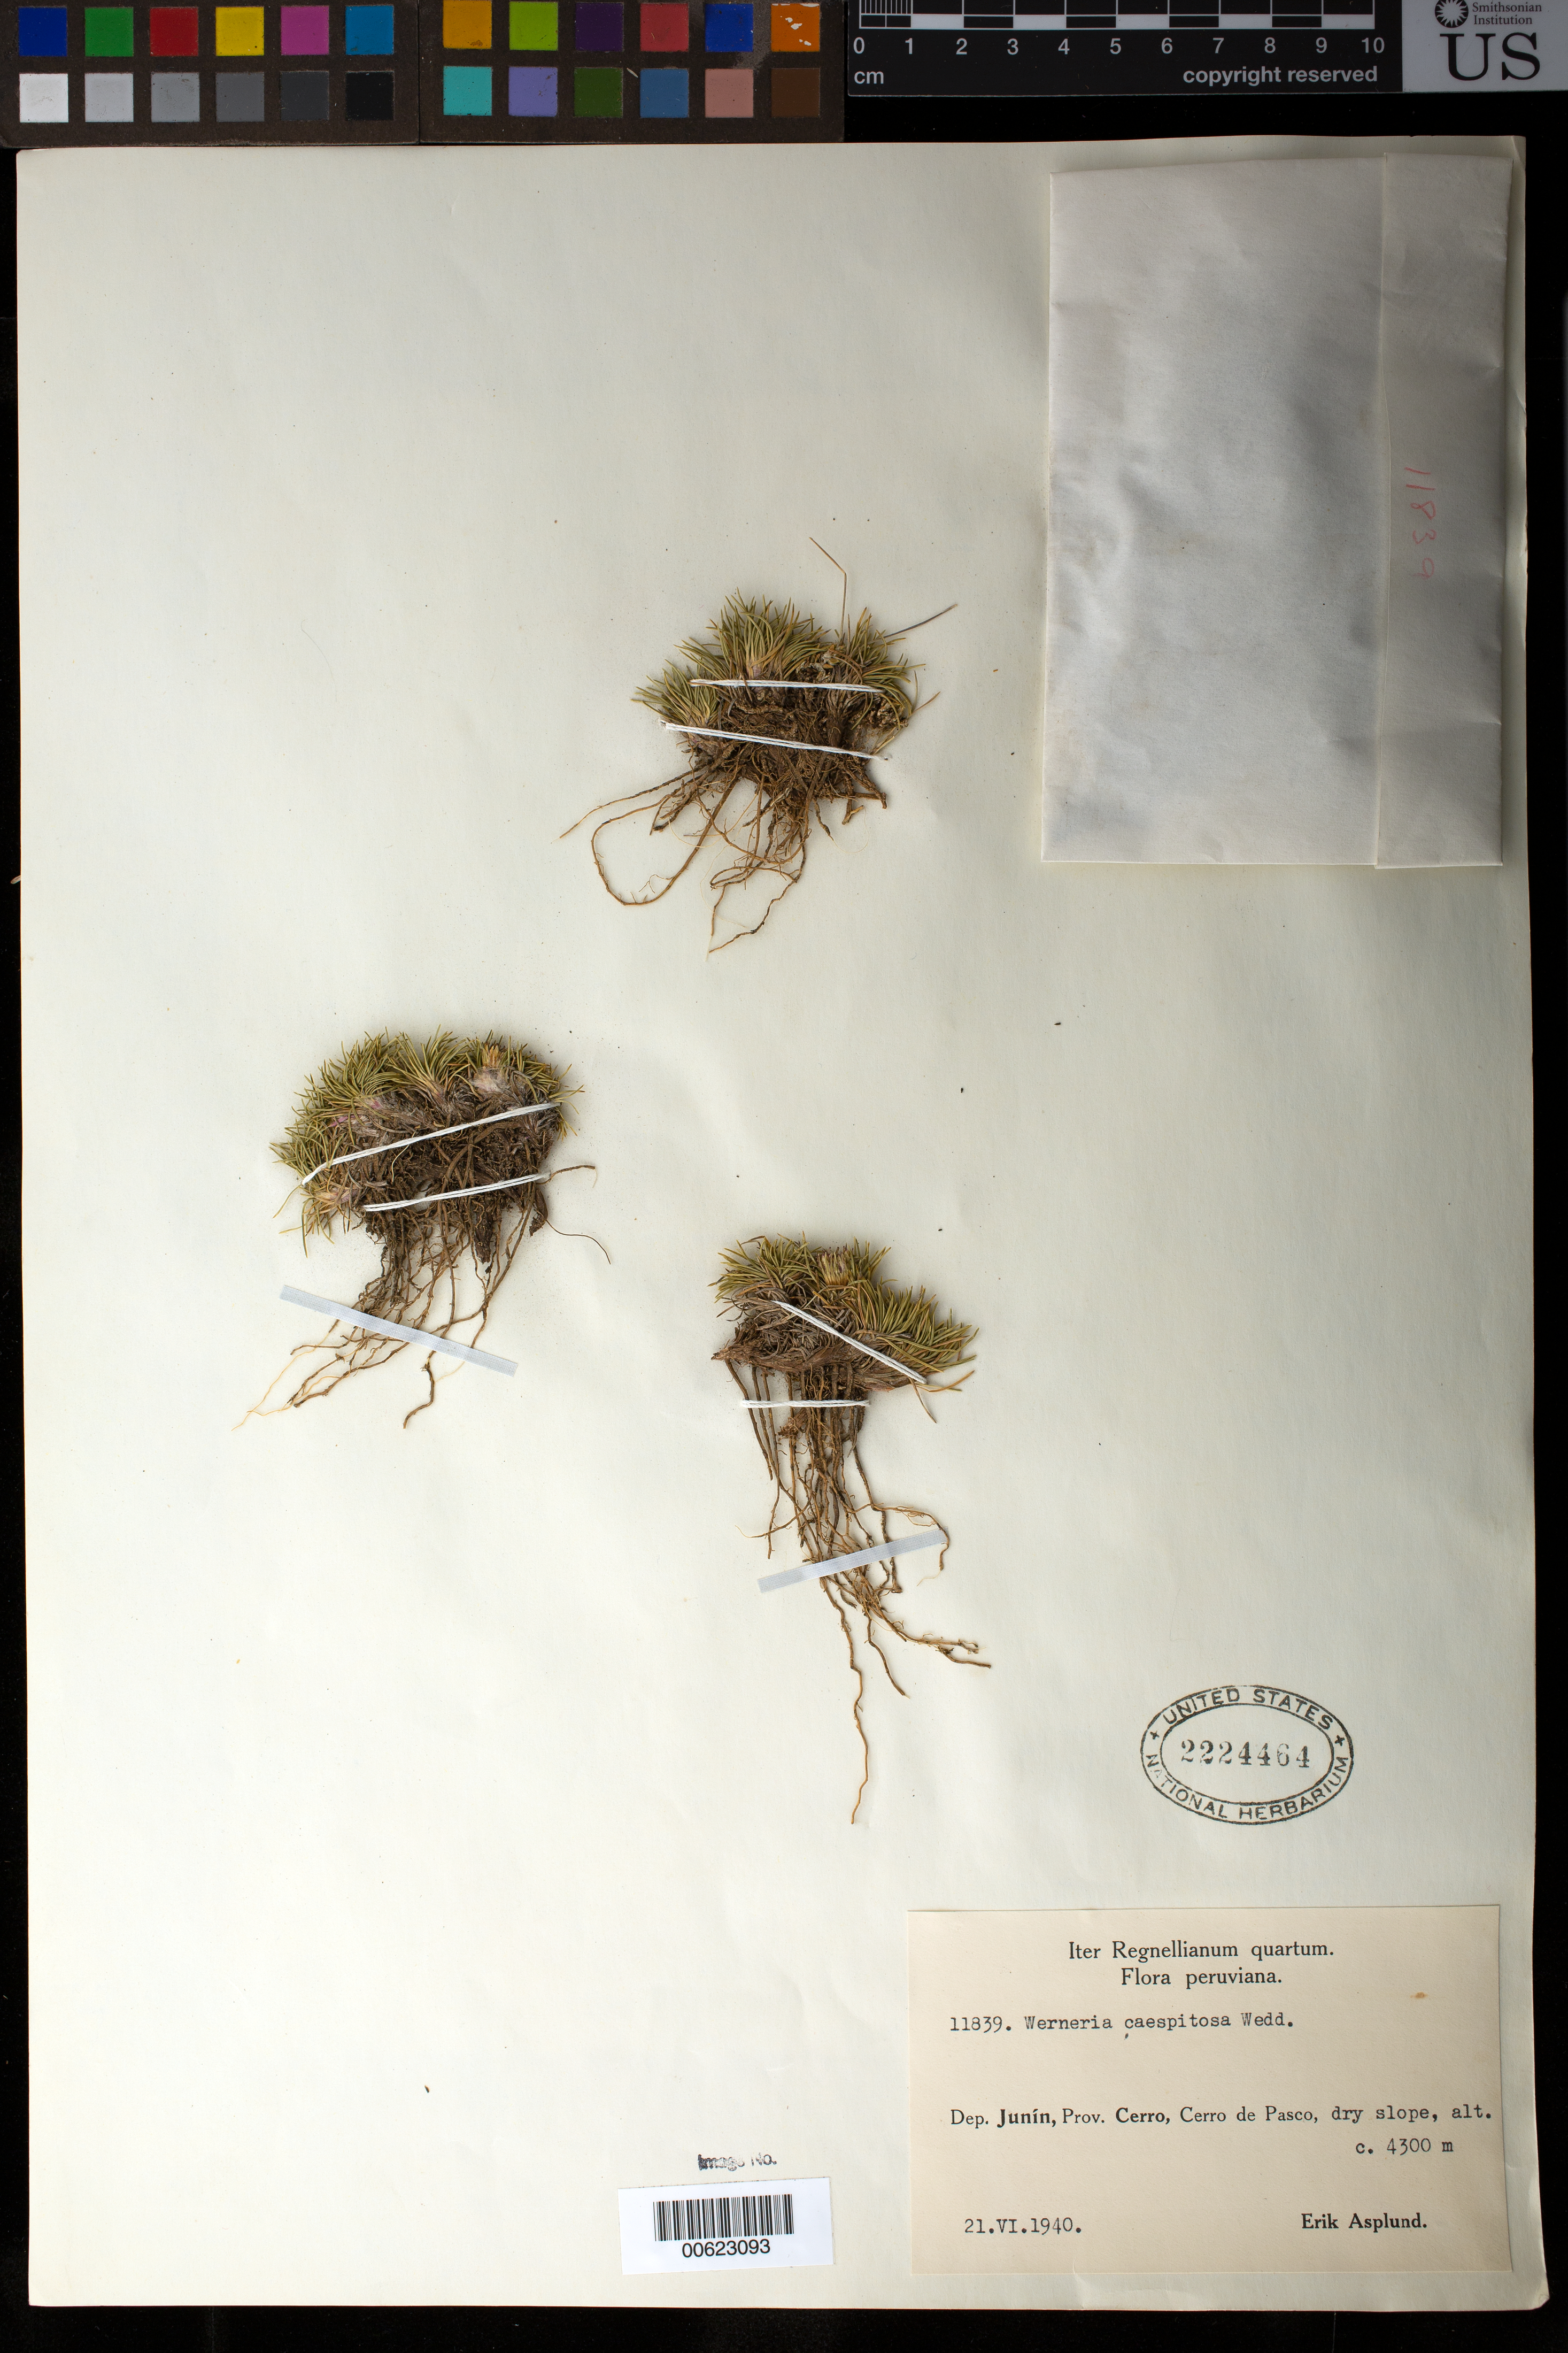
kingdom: Plantae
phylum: Tracheophyta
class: Magnoliopsida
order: Asterales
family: Asteraceae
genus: Werneria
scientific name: Werneria caespitosa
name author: Wedd.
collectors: E. Asplund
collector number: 11839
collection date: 1940-06-21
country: Peru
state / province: Pasco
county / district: Pasco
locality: Cerro de Pasco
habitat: Dry slope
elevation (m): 4300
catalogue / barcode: US 2224464